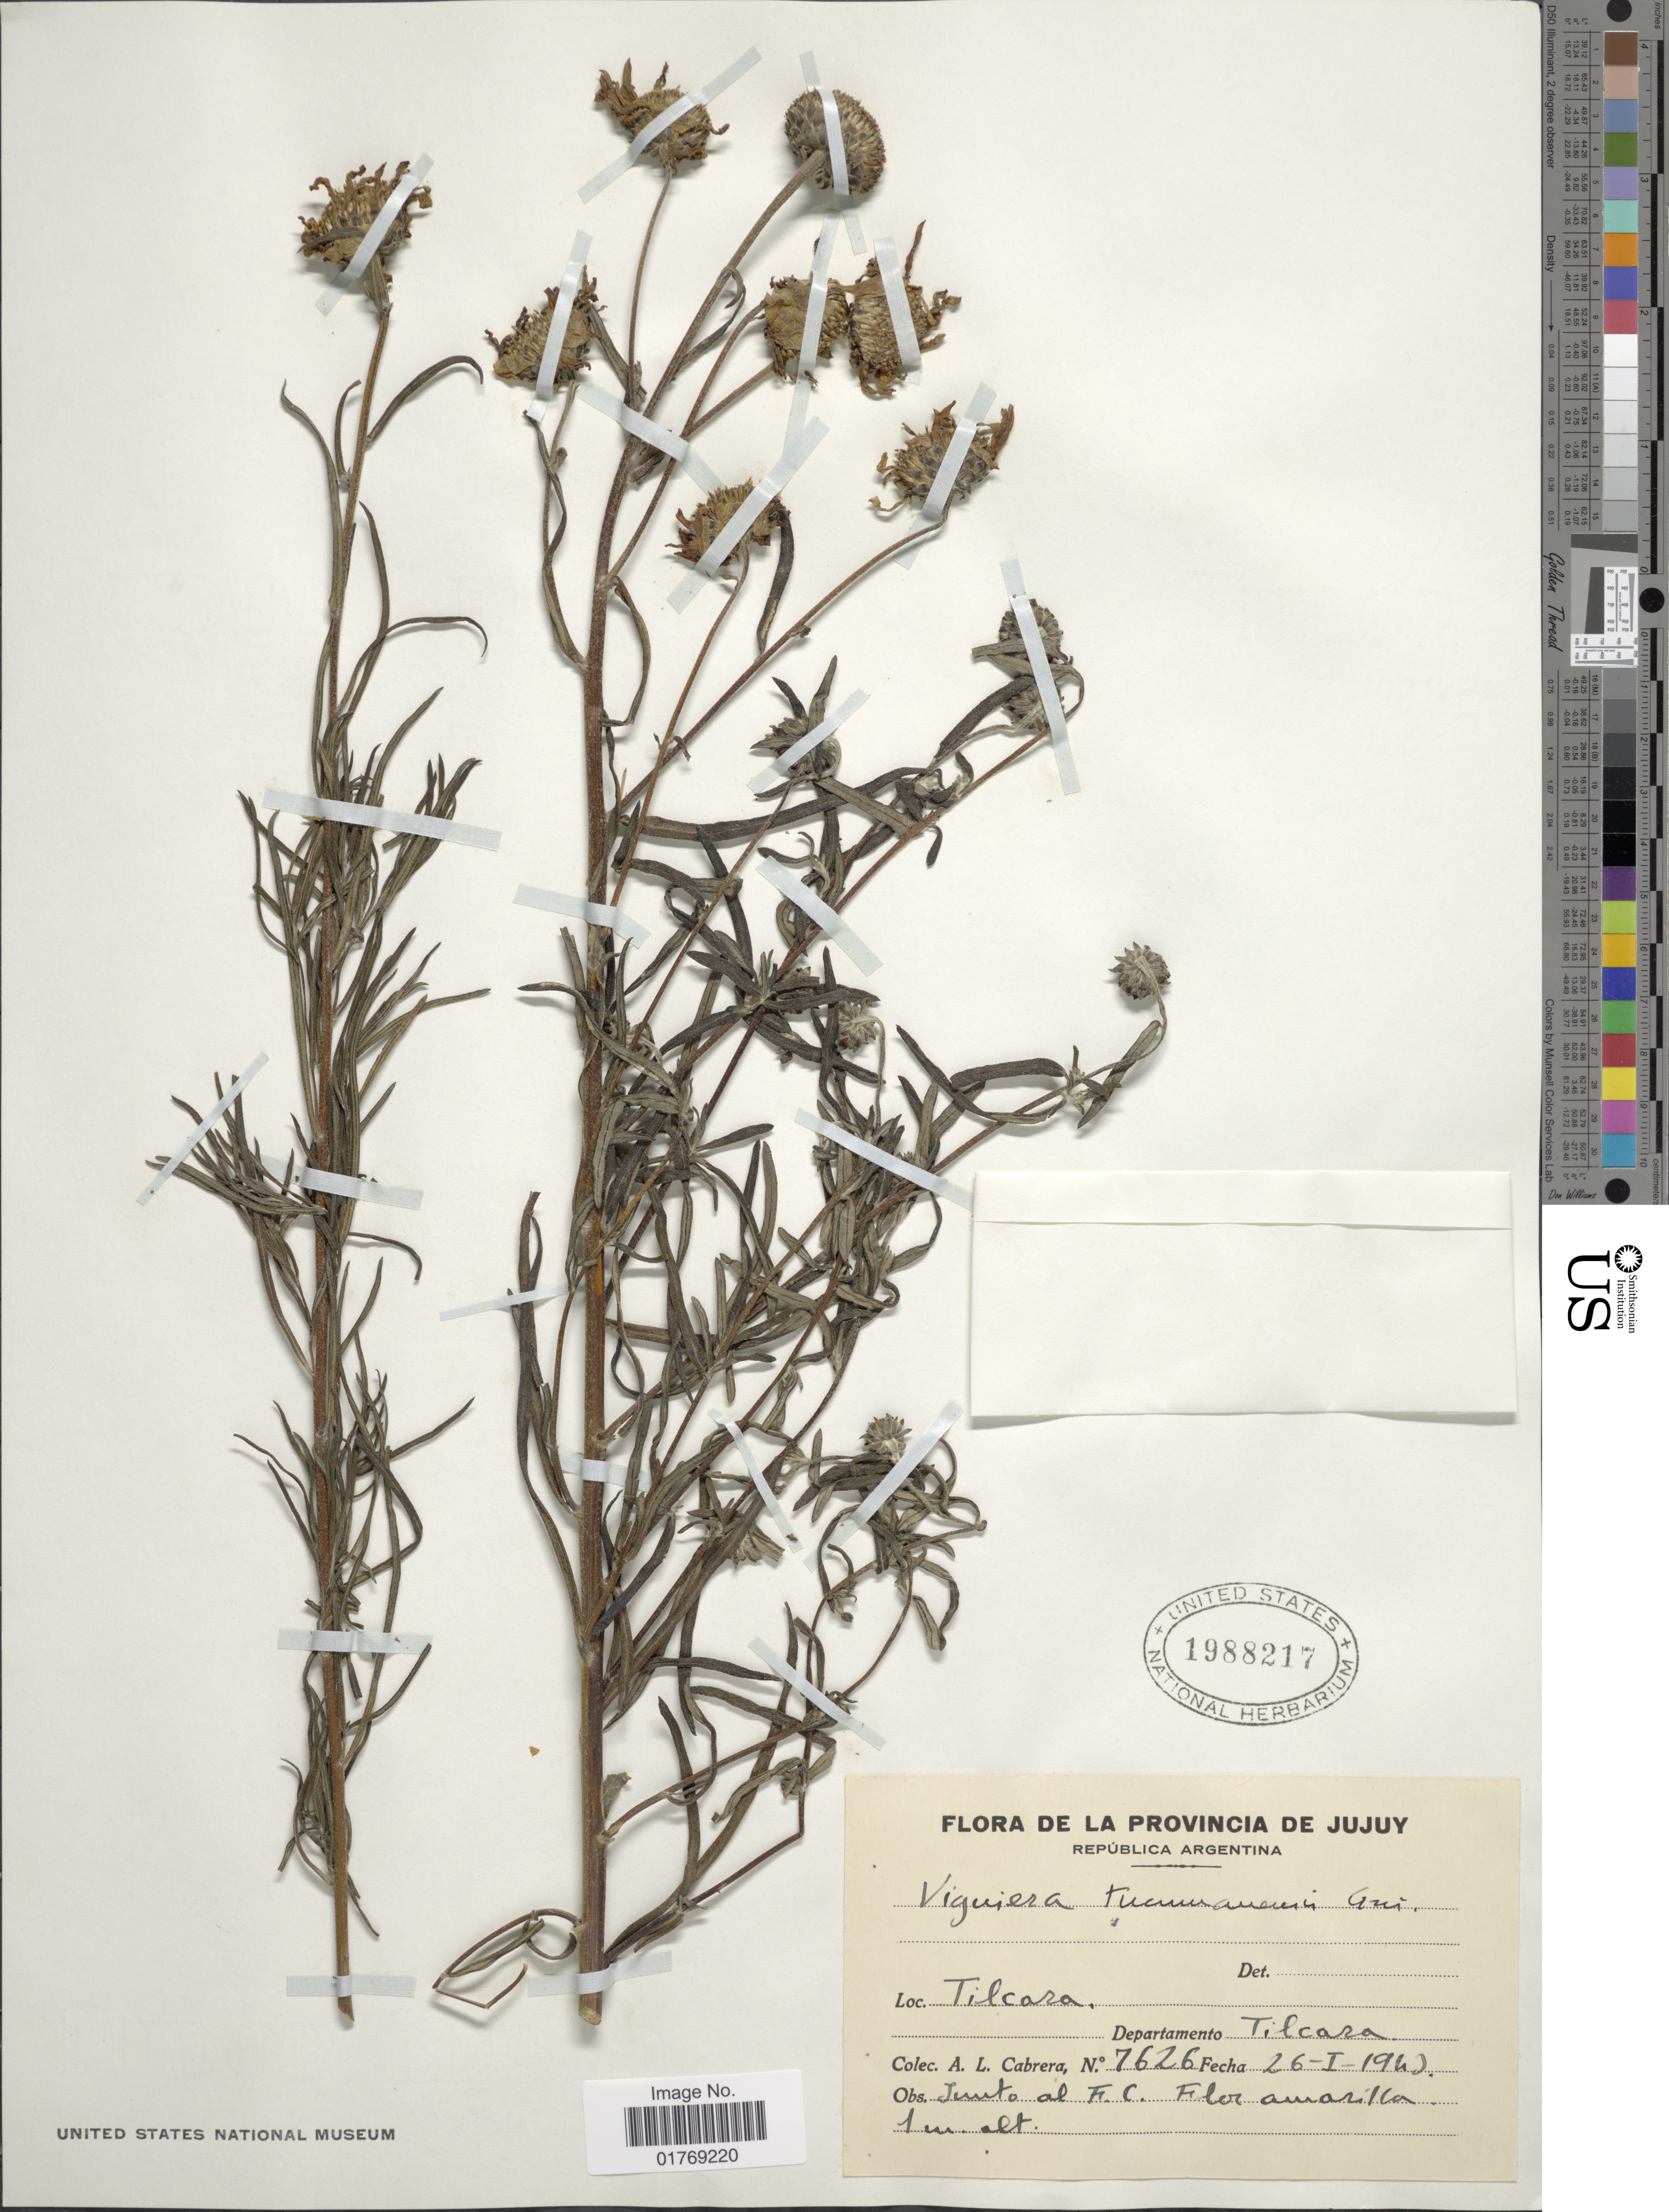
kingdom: Plantae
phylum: Tracheophyta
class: Magnoliopsida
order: Asterales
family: Asteraceae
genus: Viguiera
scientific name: Viguiera tucumanensis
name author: (Hook. & Arn.) Griseb.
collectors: A. L. Cabrera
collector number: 7626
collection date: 1943-01-26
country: Argentina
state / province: Jujuy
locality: Provincia de Jujuy. Tilcara. Departamento Tilcara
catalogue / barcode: US 1988217